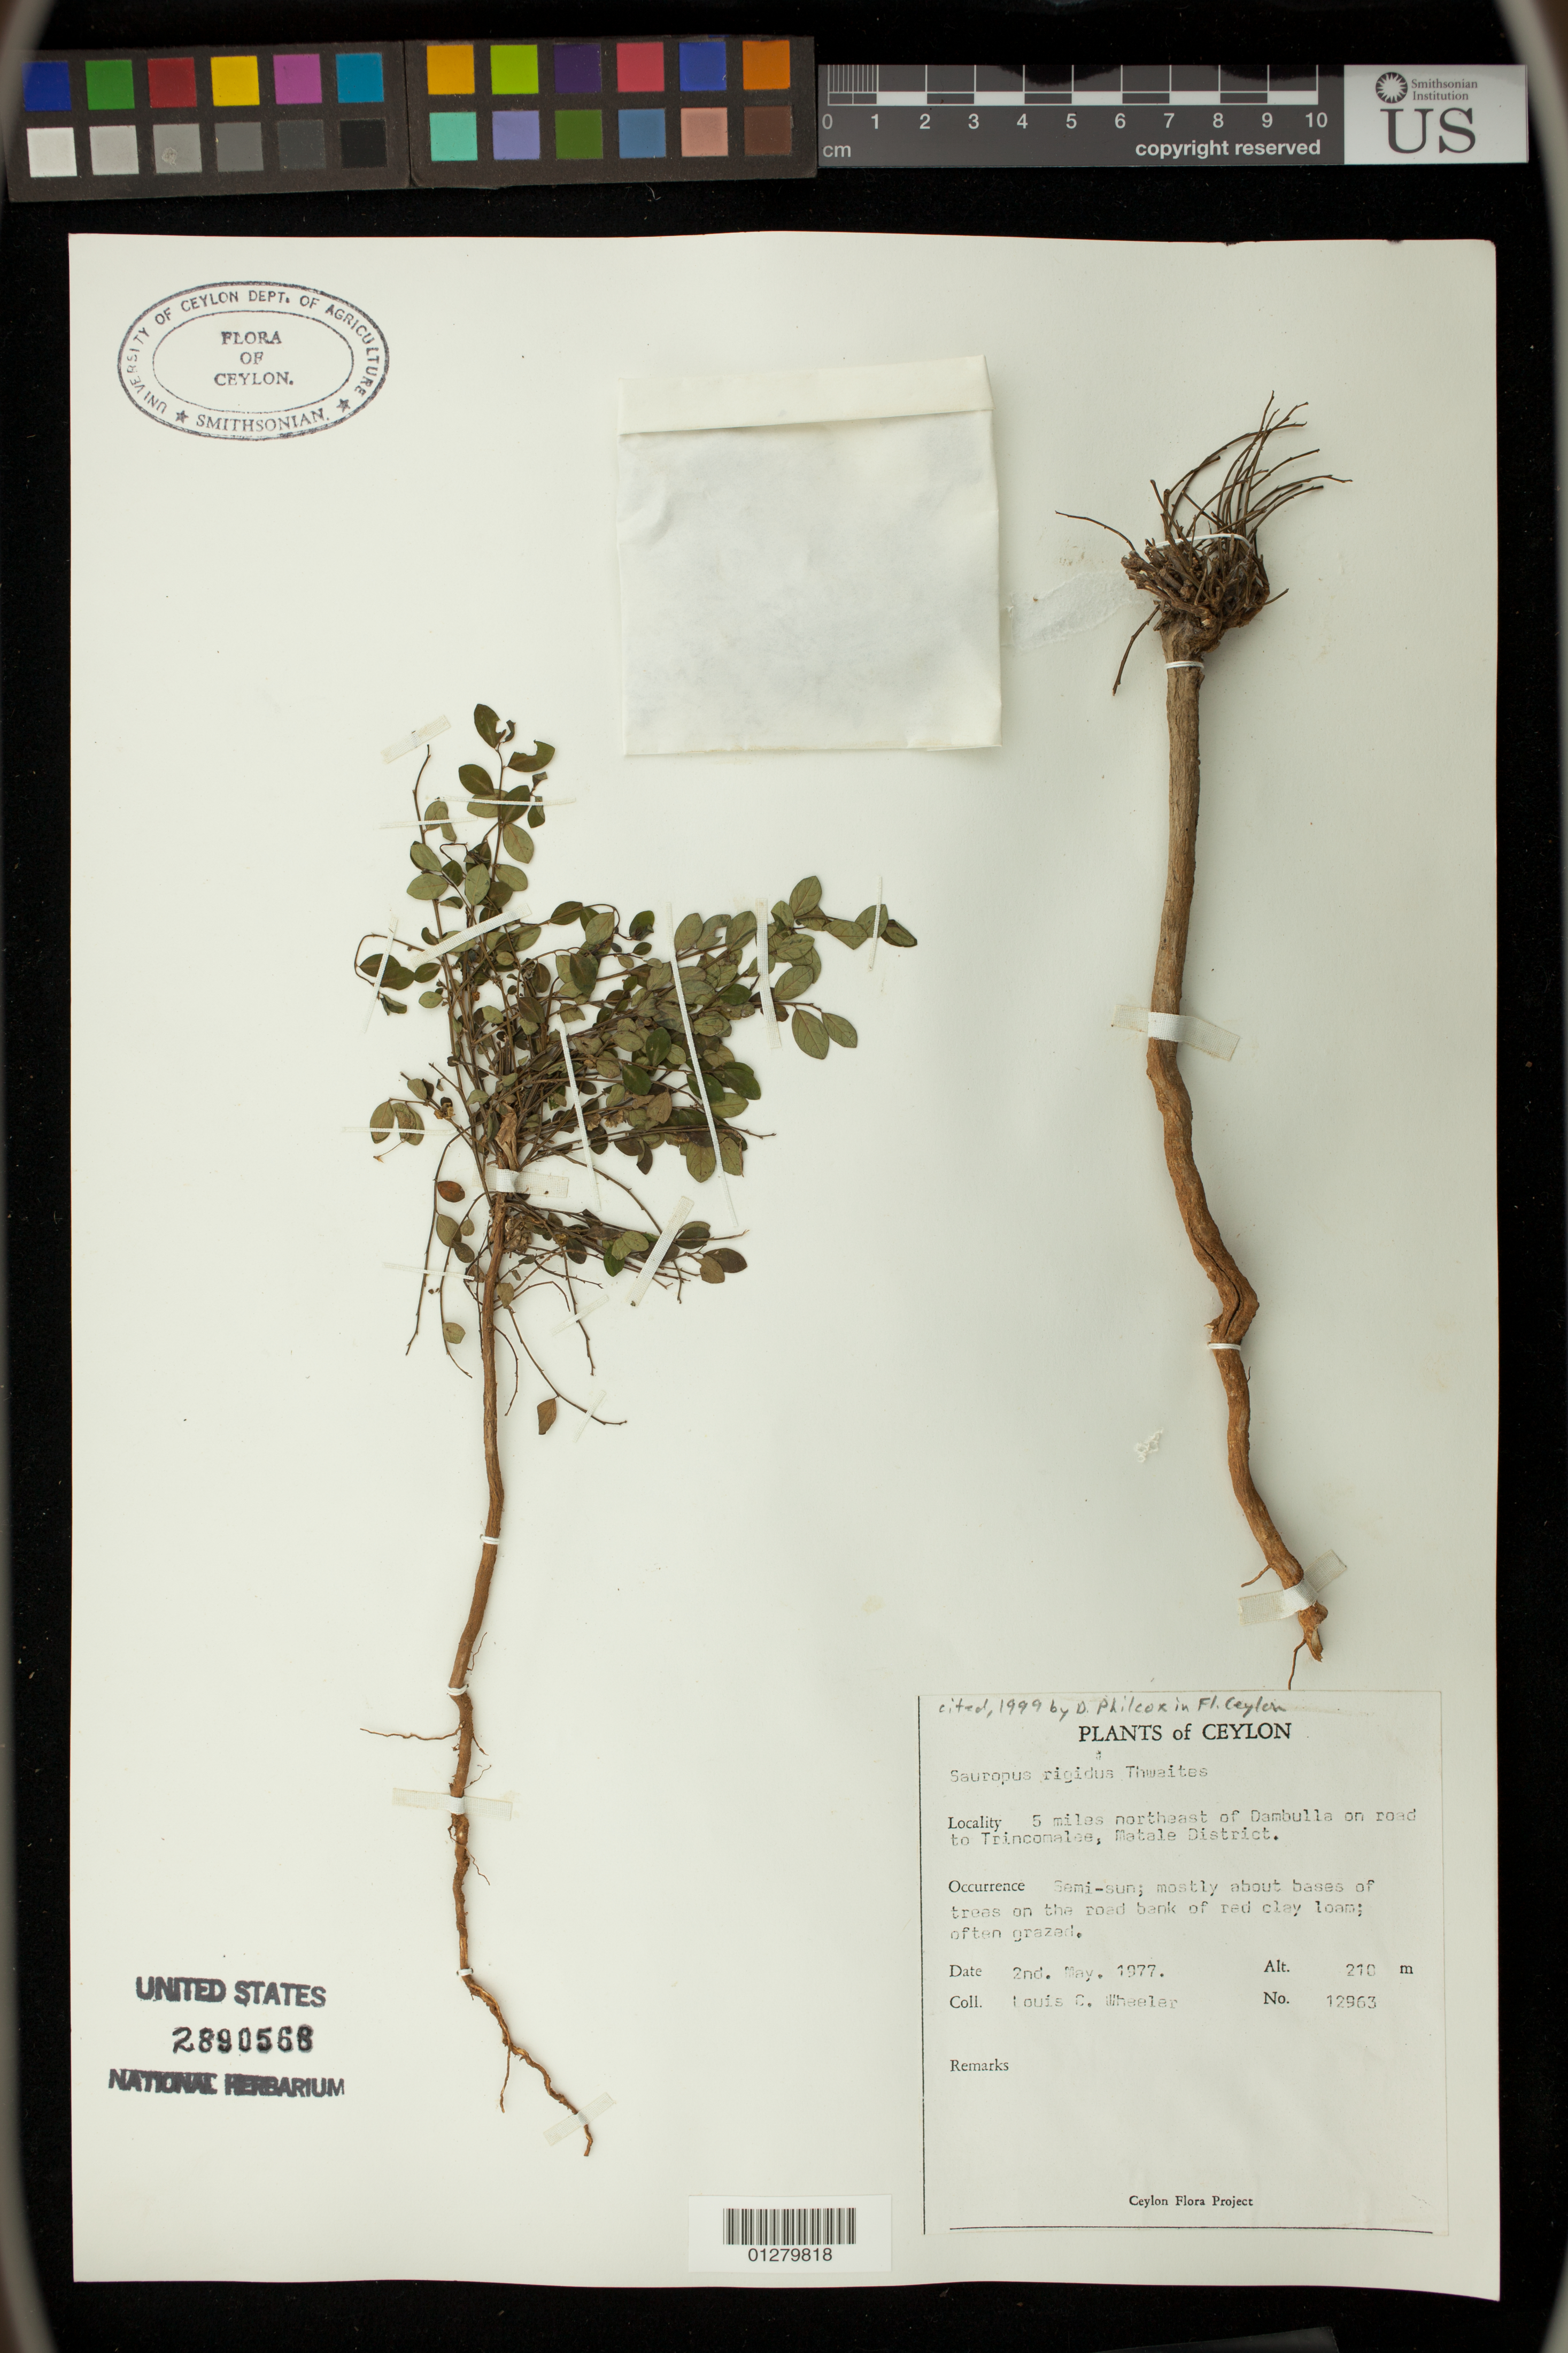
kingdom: Plantae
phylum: Tracheophyta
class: Magnoliopsida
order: Malpighiales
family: Phyllanthaceae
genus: Sauropus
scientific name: Sauropus quadrangularis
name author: (Willd.) Müll. Arg.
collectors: L. C. Wheeler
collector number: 12963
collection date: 1977-05-02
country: Sri Lanka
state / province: Central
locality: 5 miles northeast of Dambulla on road to Trincomalee, Matale District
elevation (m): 210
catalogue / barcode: US 2890568